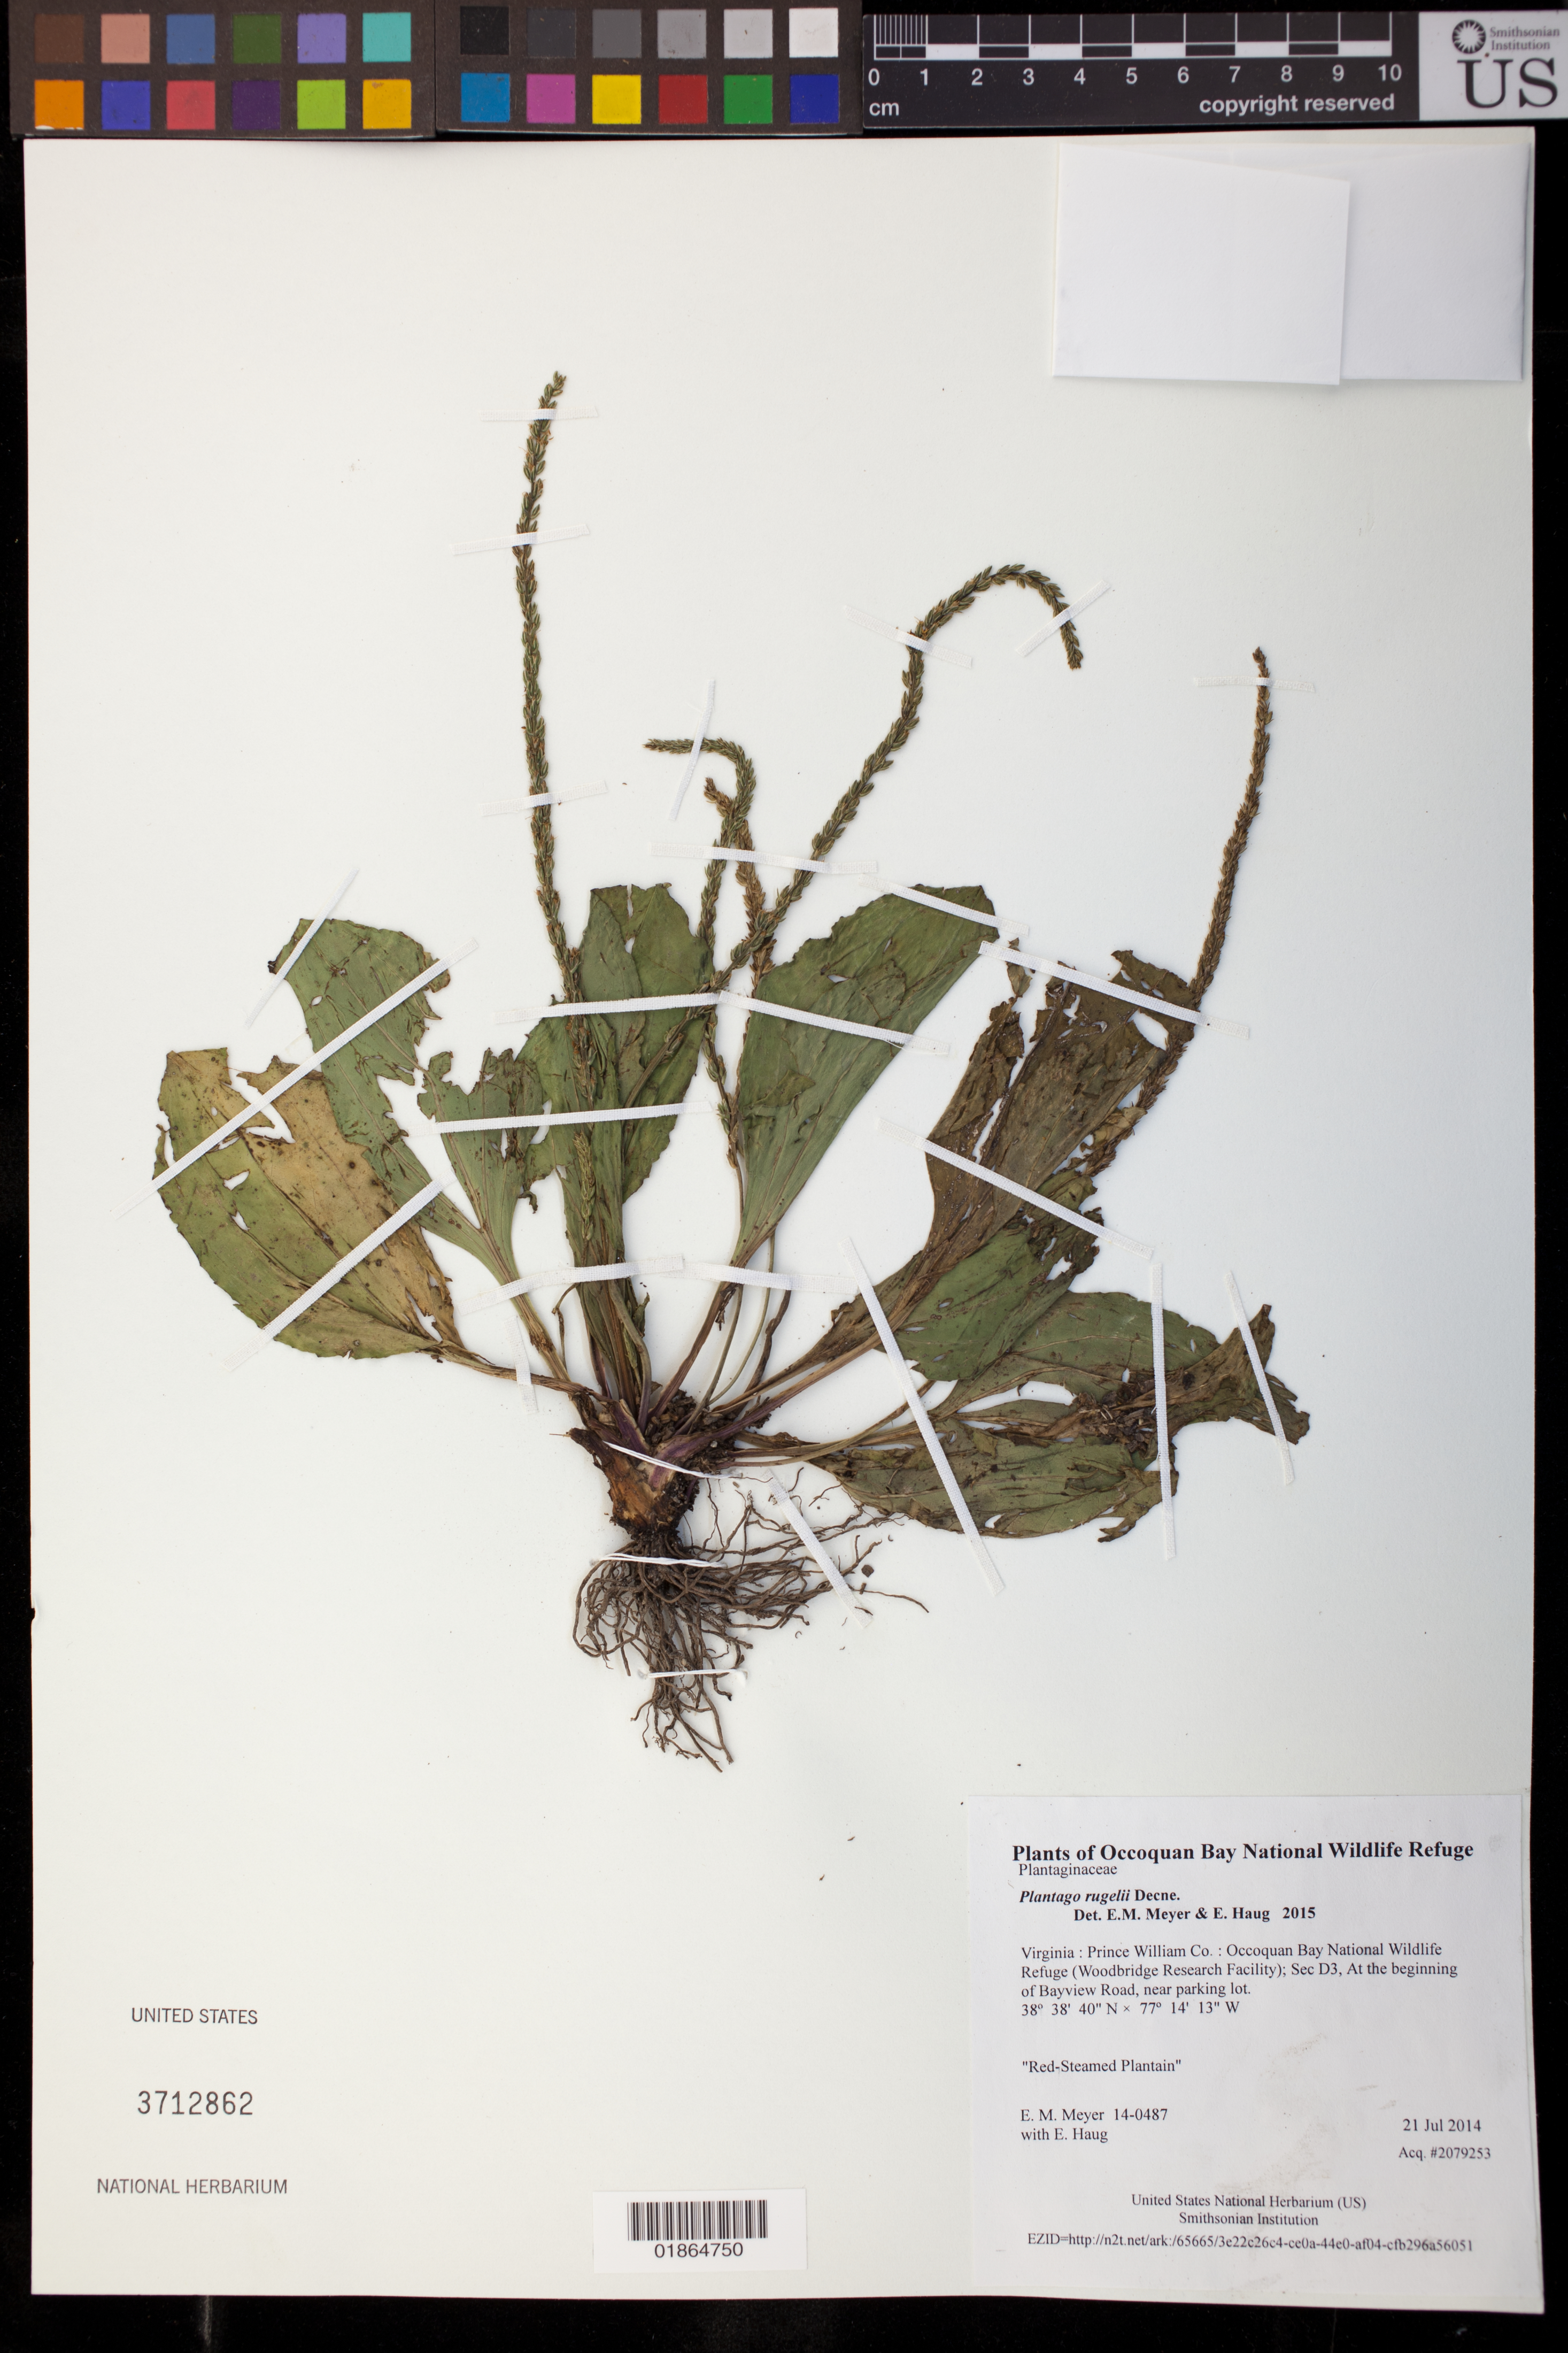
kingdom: Plantae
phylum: Tracheophyta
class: Magnoliopsida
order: Lamiales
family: Plantaginaceae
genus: Plantago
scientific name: Plantago rugelii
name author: Decne.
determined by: Meyer, E. M.; Haug, E.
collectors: E. M. Meyer & E. Haug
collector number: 14-0487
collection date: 2014-07-21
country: United States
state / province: Virginia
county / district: Prince William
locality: Occoquan Bay National Wildlife Refuge (Woodbridge Research Facility); Sec D3, At the beginning of Bayview Road, near parking lot.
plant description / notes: Red-Steamed Plantain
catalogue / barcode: US 3712862